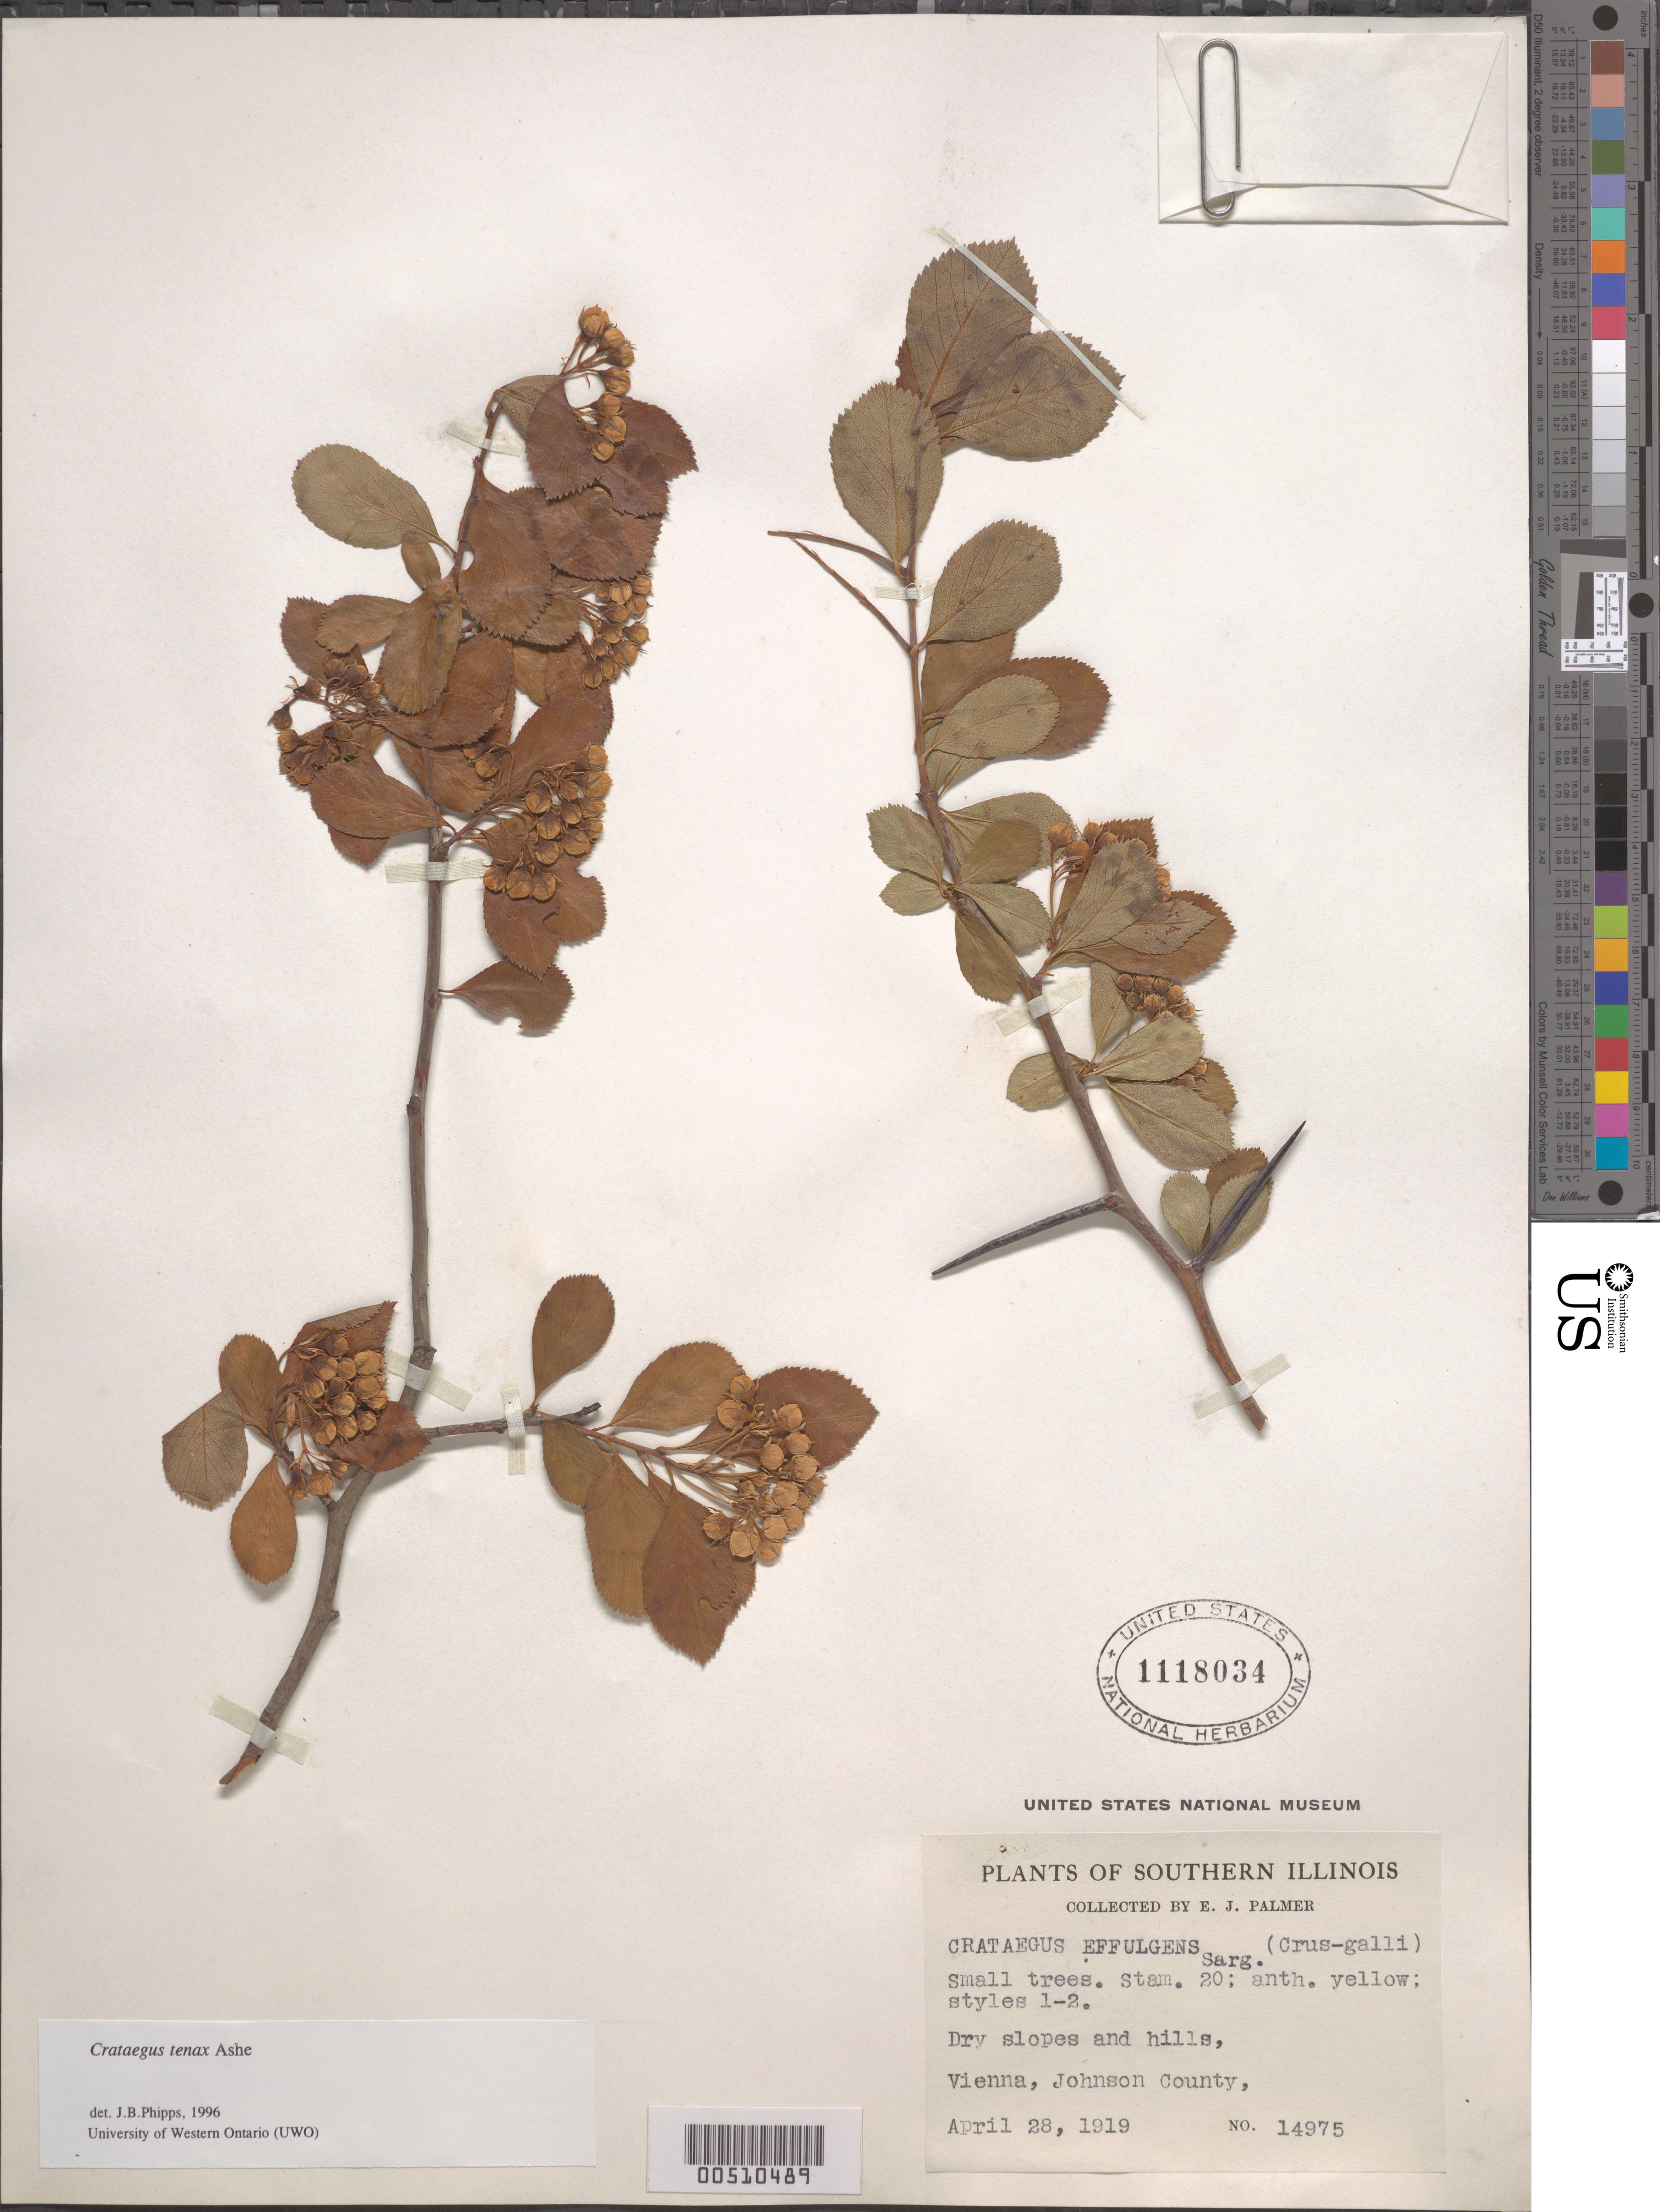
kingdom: Plantae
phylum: Tracheophyta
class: Magnoliopsida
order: Rosales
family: Rosaceae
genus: Crataegus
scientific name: Crataegus crus-galli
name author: L.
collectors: E. J. Palmer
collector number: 14975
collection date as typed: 28 Apr 1919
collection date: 1919-04-28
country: United States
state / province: Illinois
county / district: Johnson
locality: Vienna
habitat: Dry slopes and hills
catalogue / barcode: US 1118034